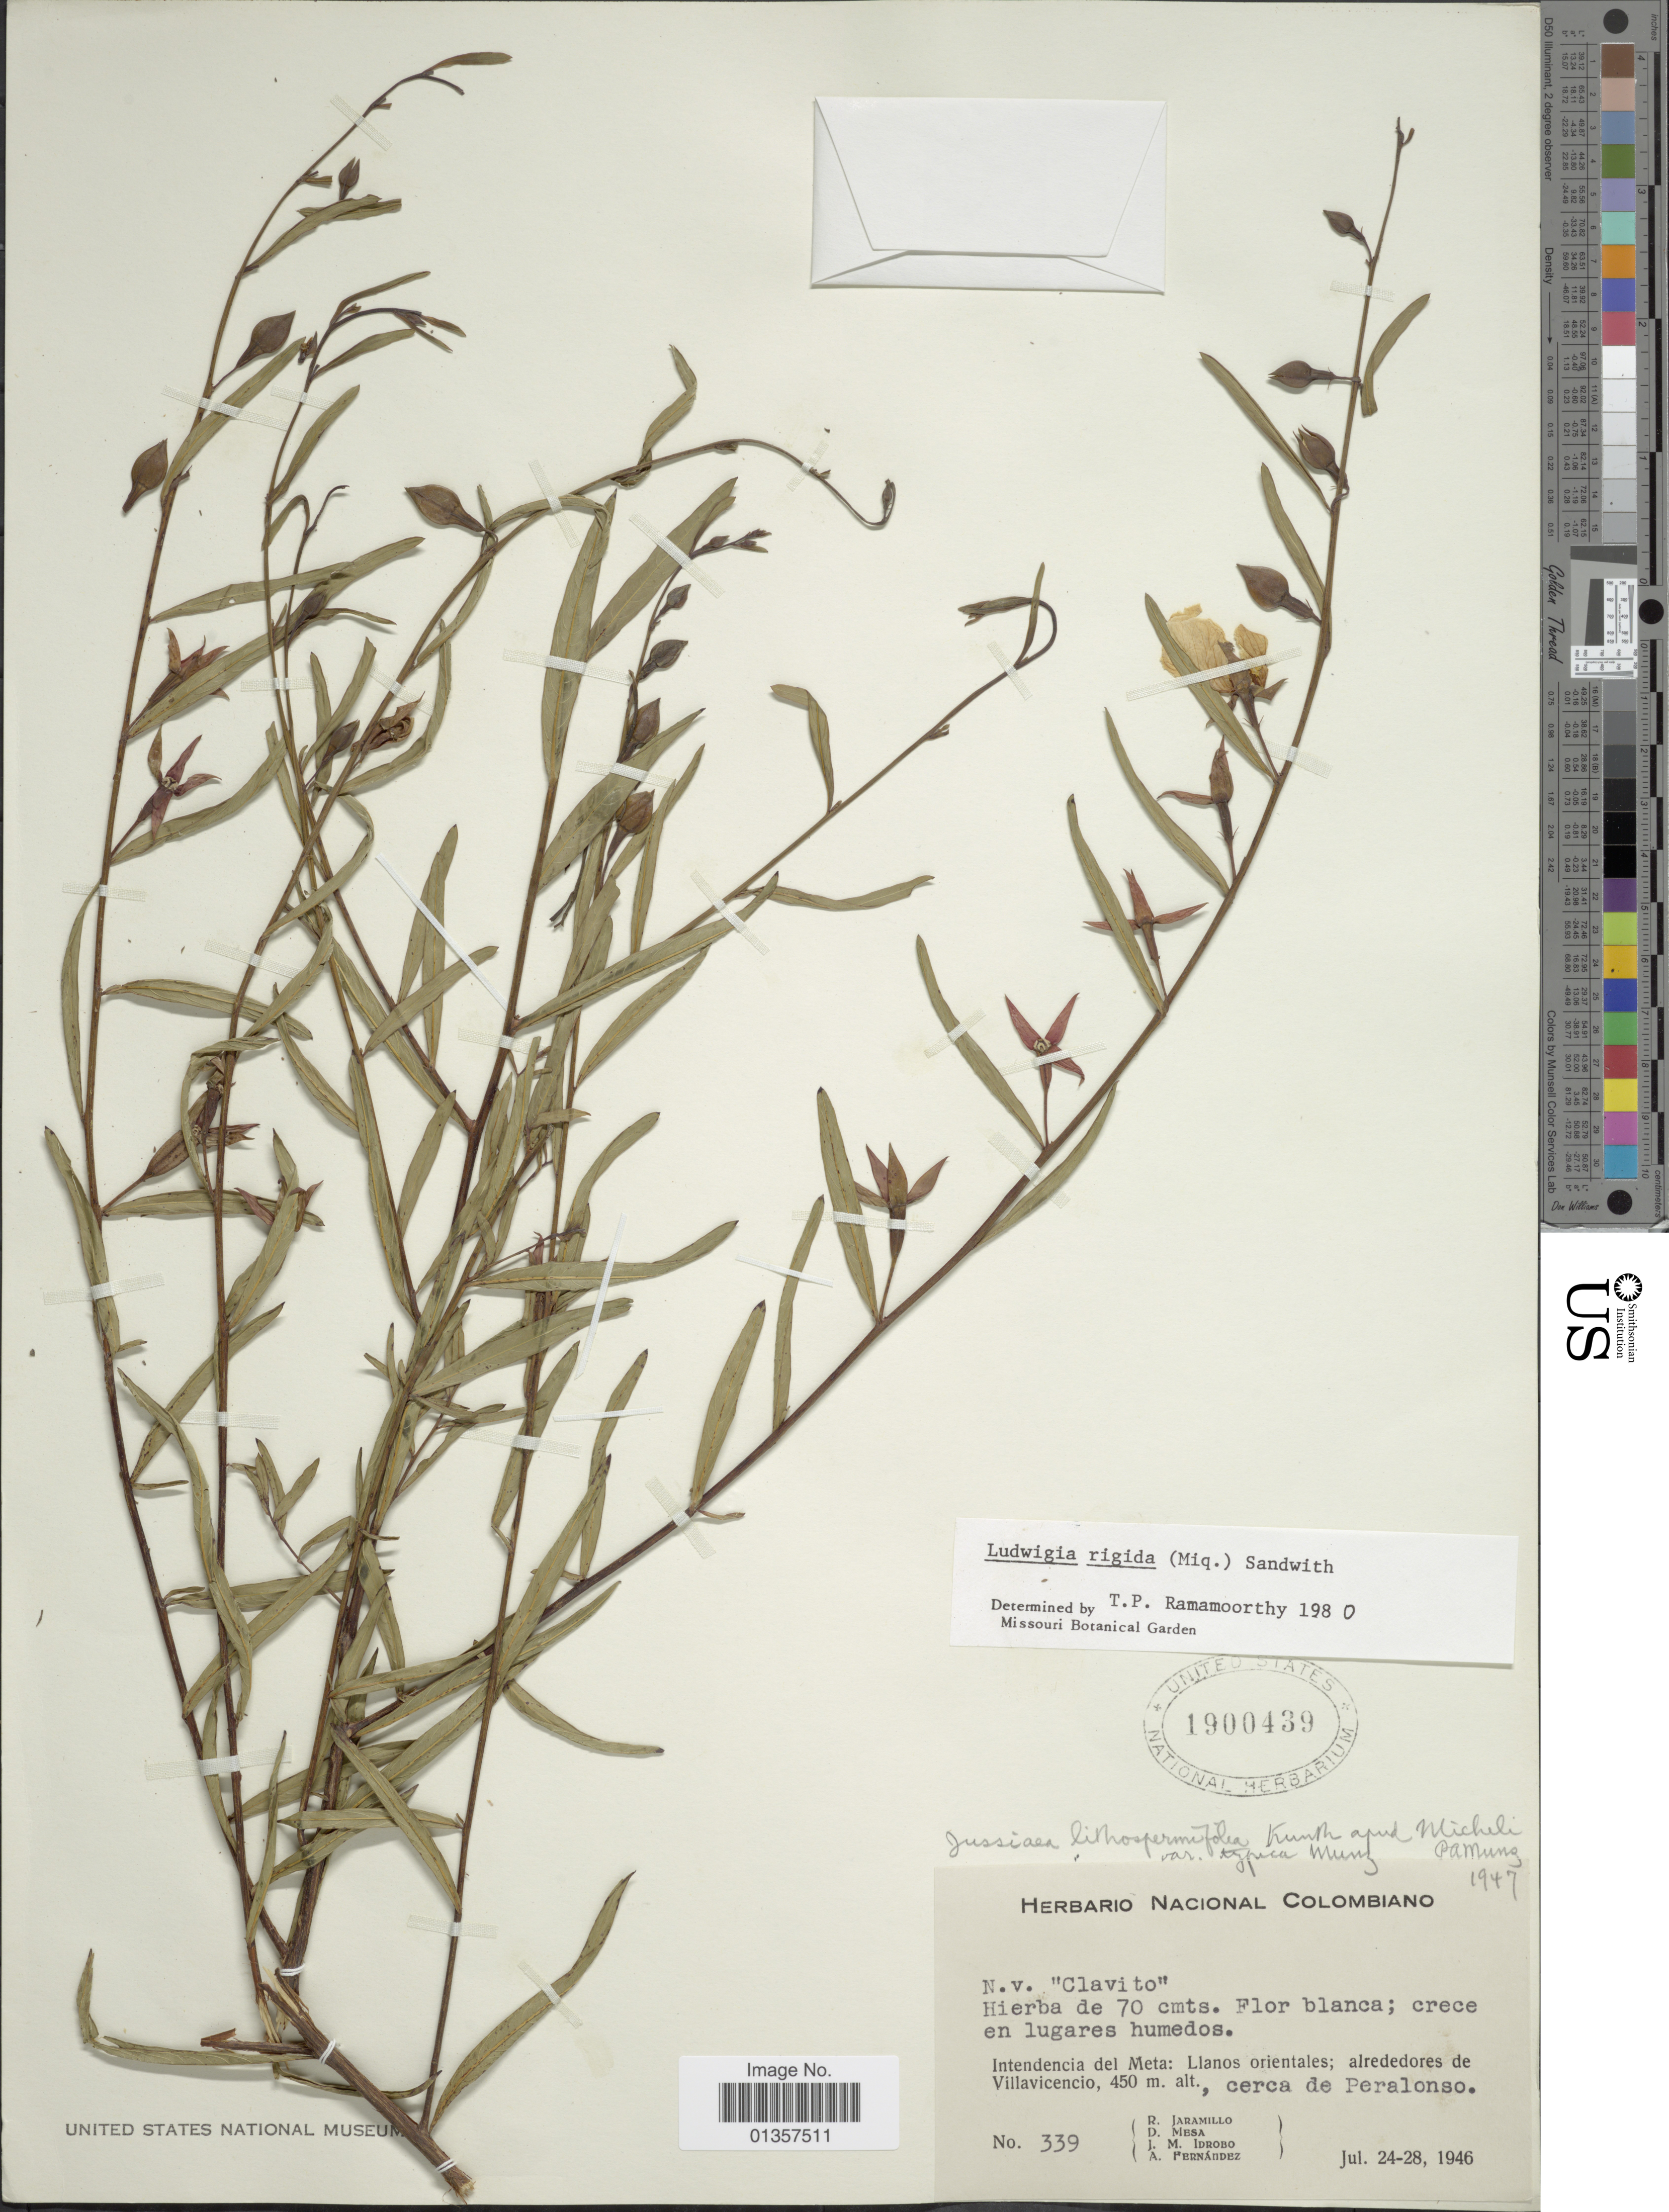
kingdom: Plantae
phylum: Tracheophyta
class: Magnoliopsida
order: Myrtales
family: Onagraceae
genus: Ludwigia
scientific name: Ludwigia rigida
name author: (Miq.) Sandwith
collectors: R. Jaramillo M., D. Mesa, J. M. Idrobo & A. Fernández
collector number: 339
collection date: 1946-07-24/1946-07-28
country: Colombia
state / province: Meta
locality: Llanos orientales; alrededores de Villavicencio, cerca de Peralonso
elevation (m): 450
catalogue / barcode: US 1900439